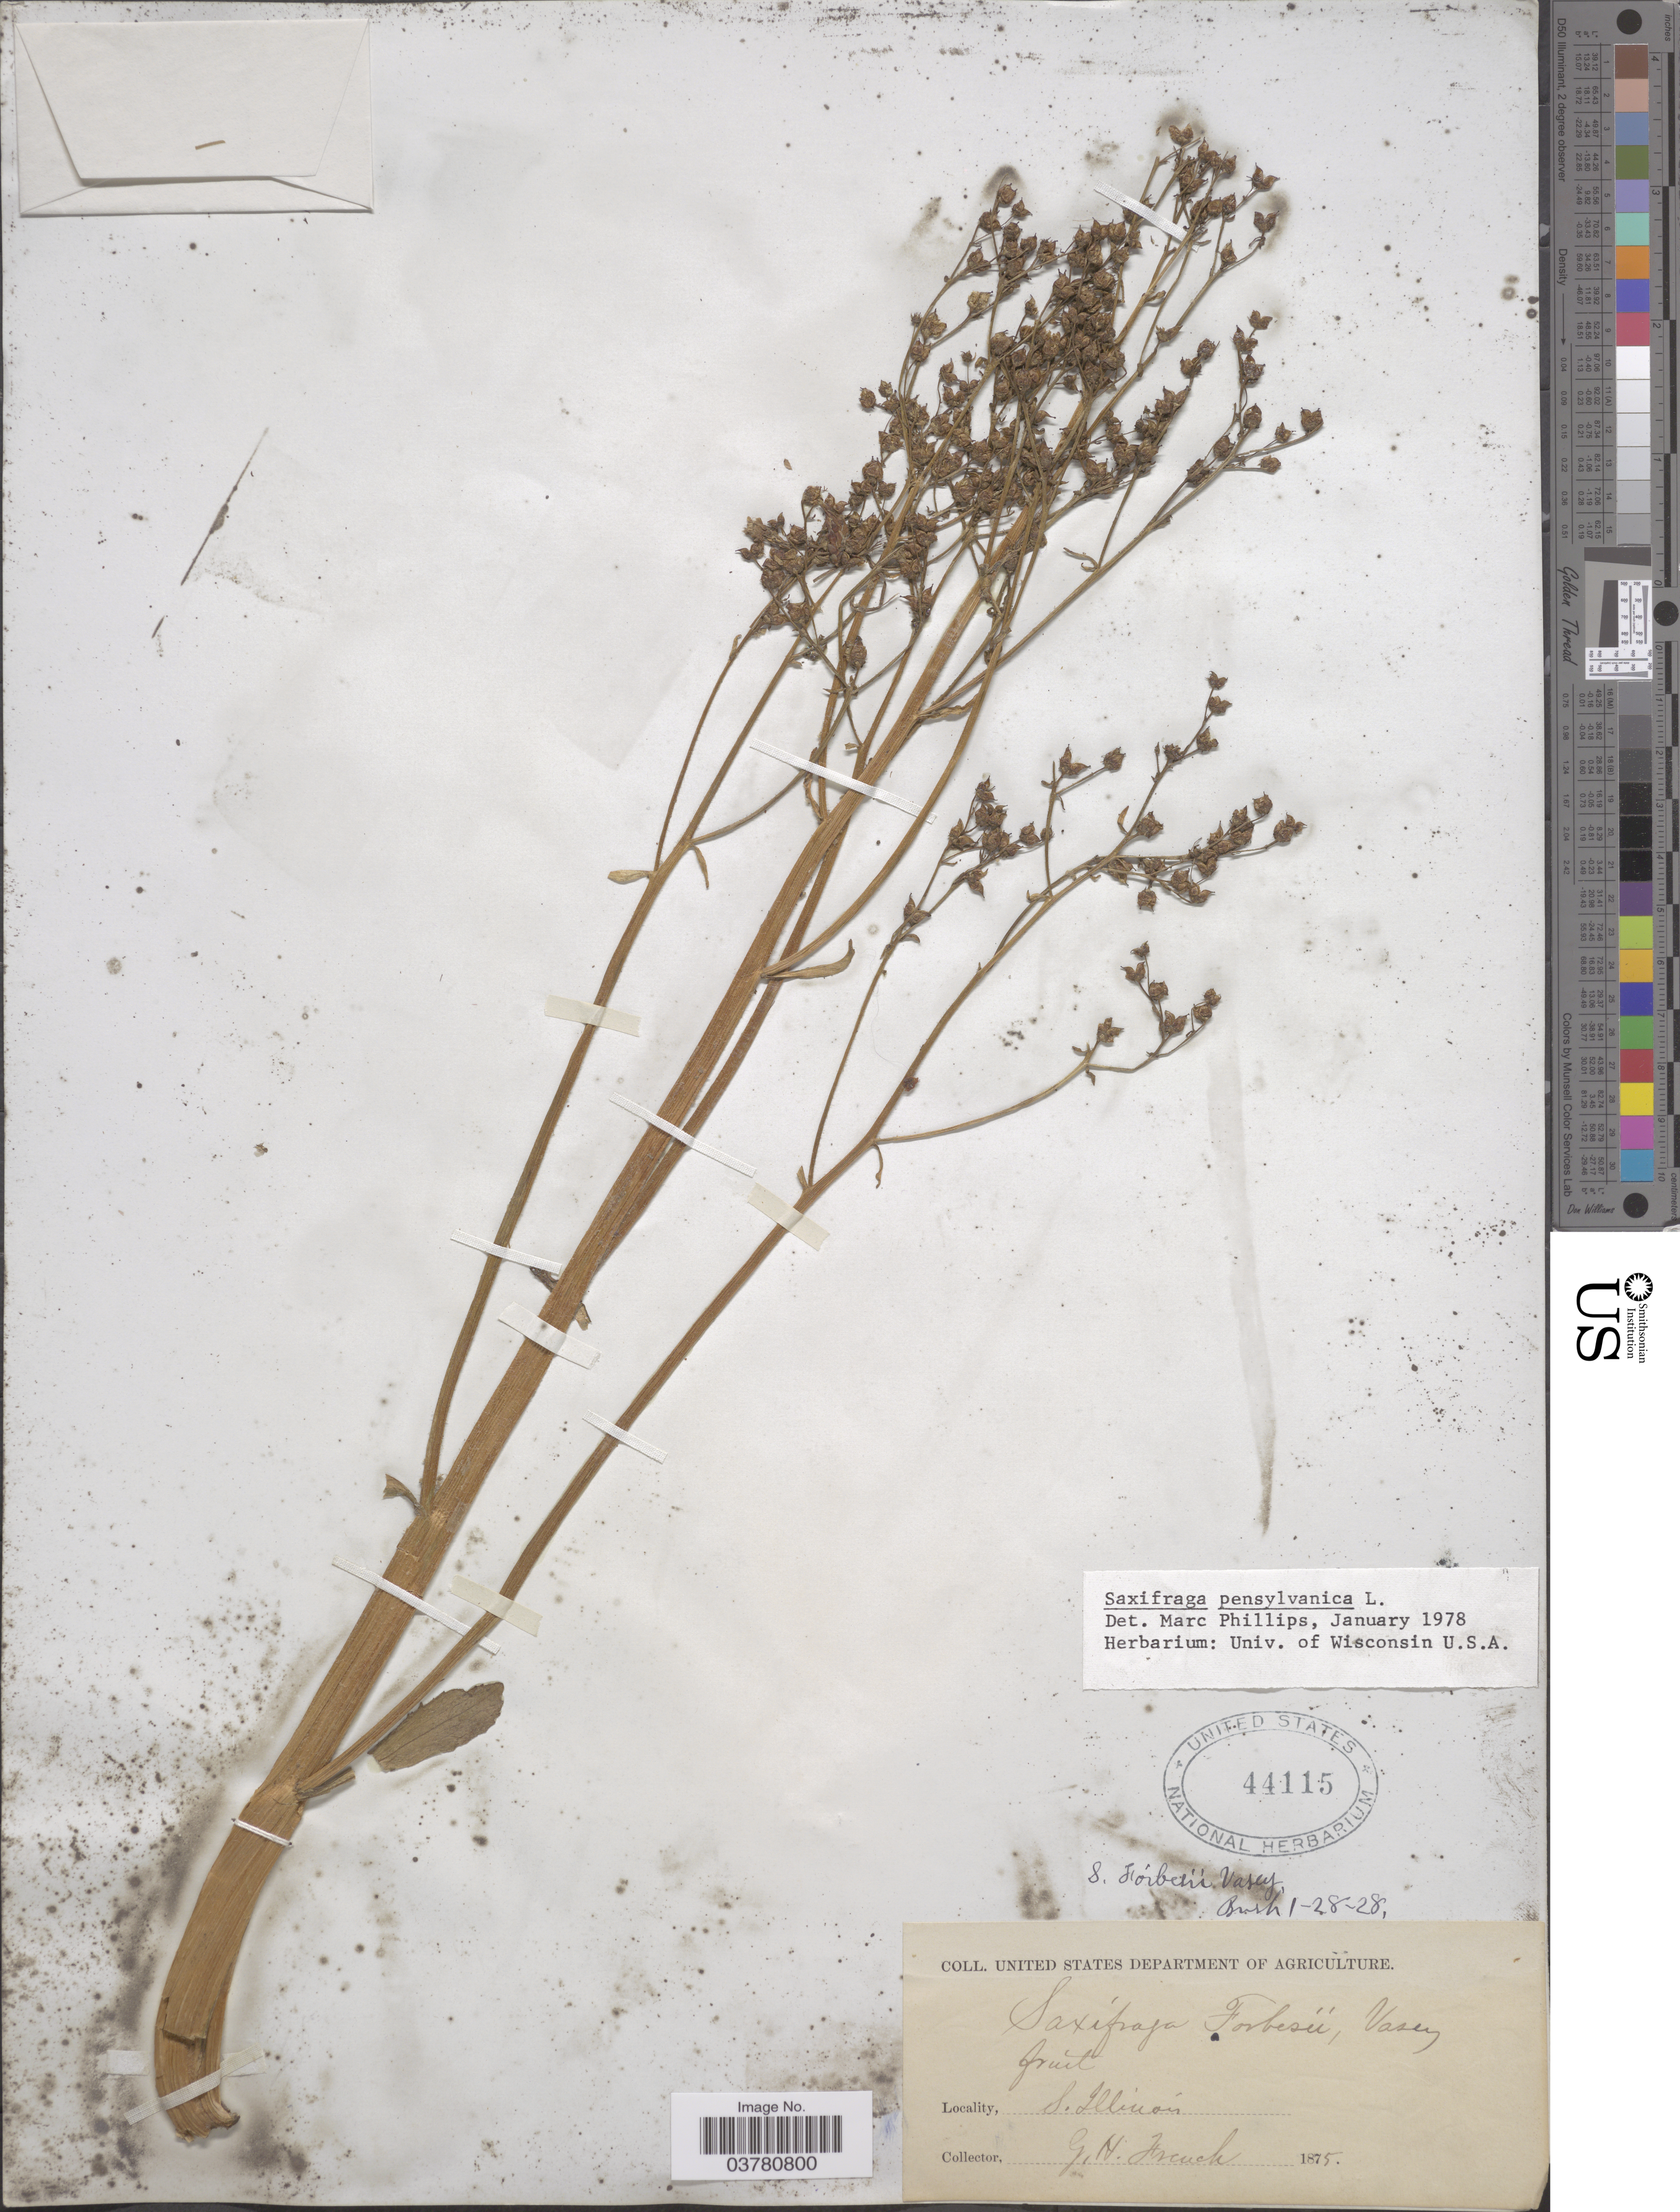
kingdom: Plantae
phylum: Tracheophyta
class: Magnoliopsida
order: Saxifragales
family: Saxifragaceae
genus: Micranthes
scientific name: Micranthes pensylvanica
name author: (L.) Haw.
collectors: G. H. French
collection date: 1875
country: United States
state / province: Illinois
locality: S. Illinois.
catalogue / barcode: US 44115